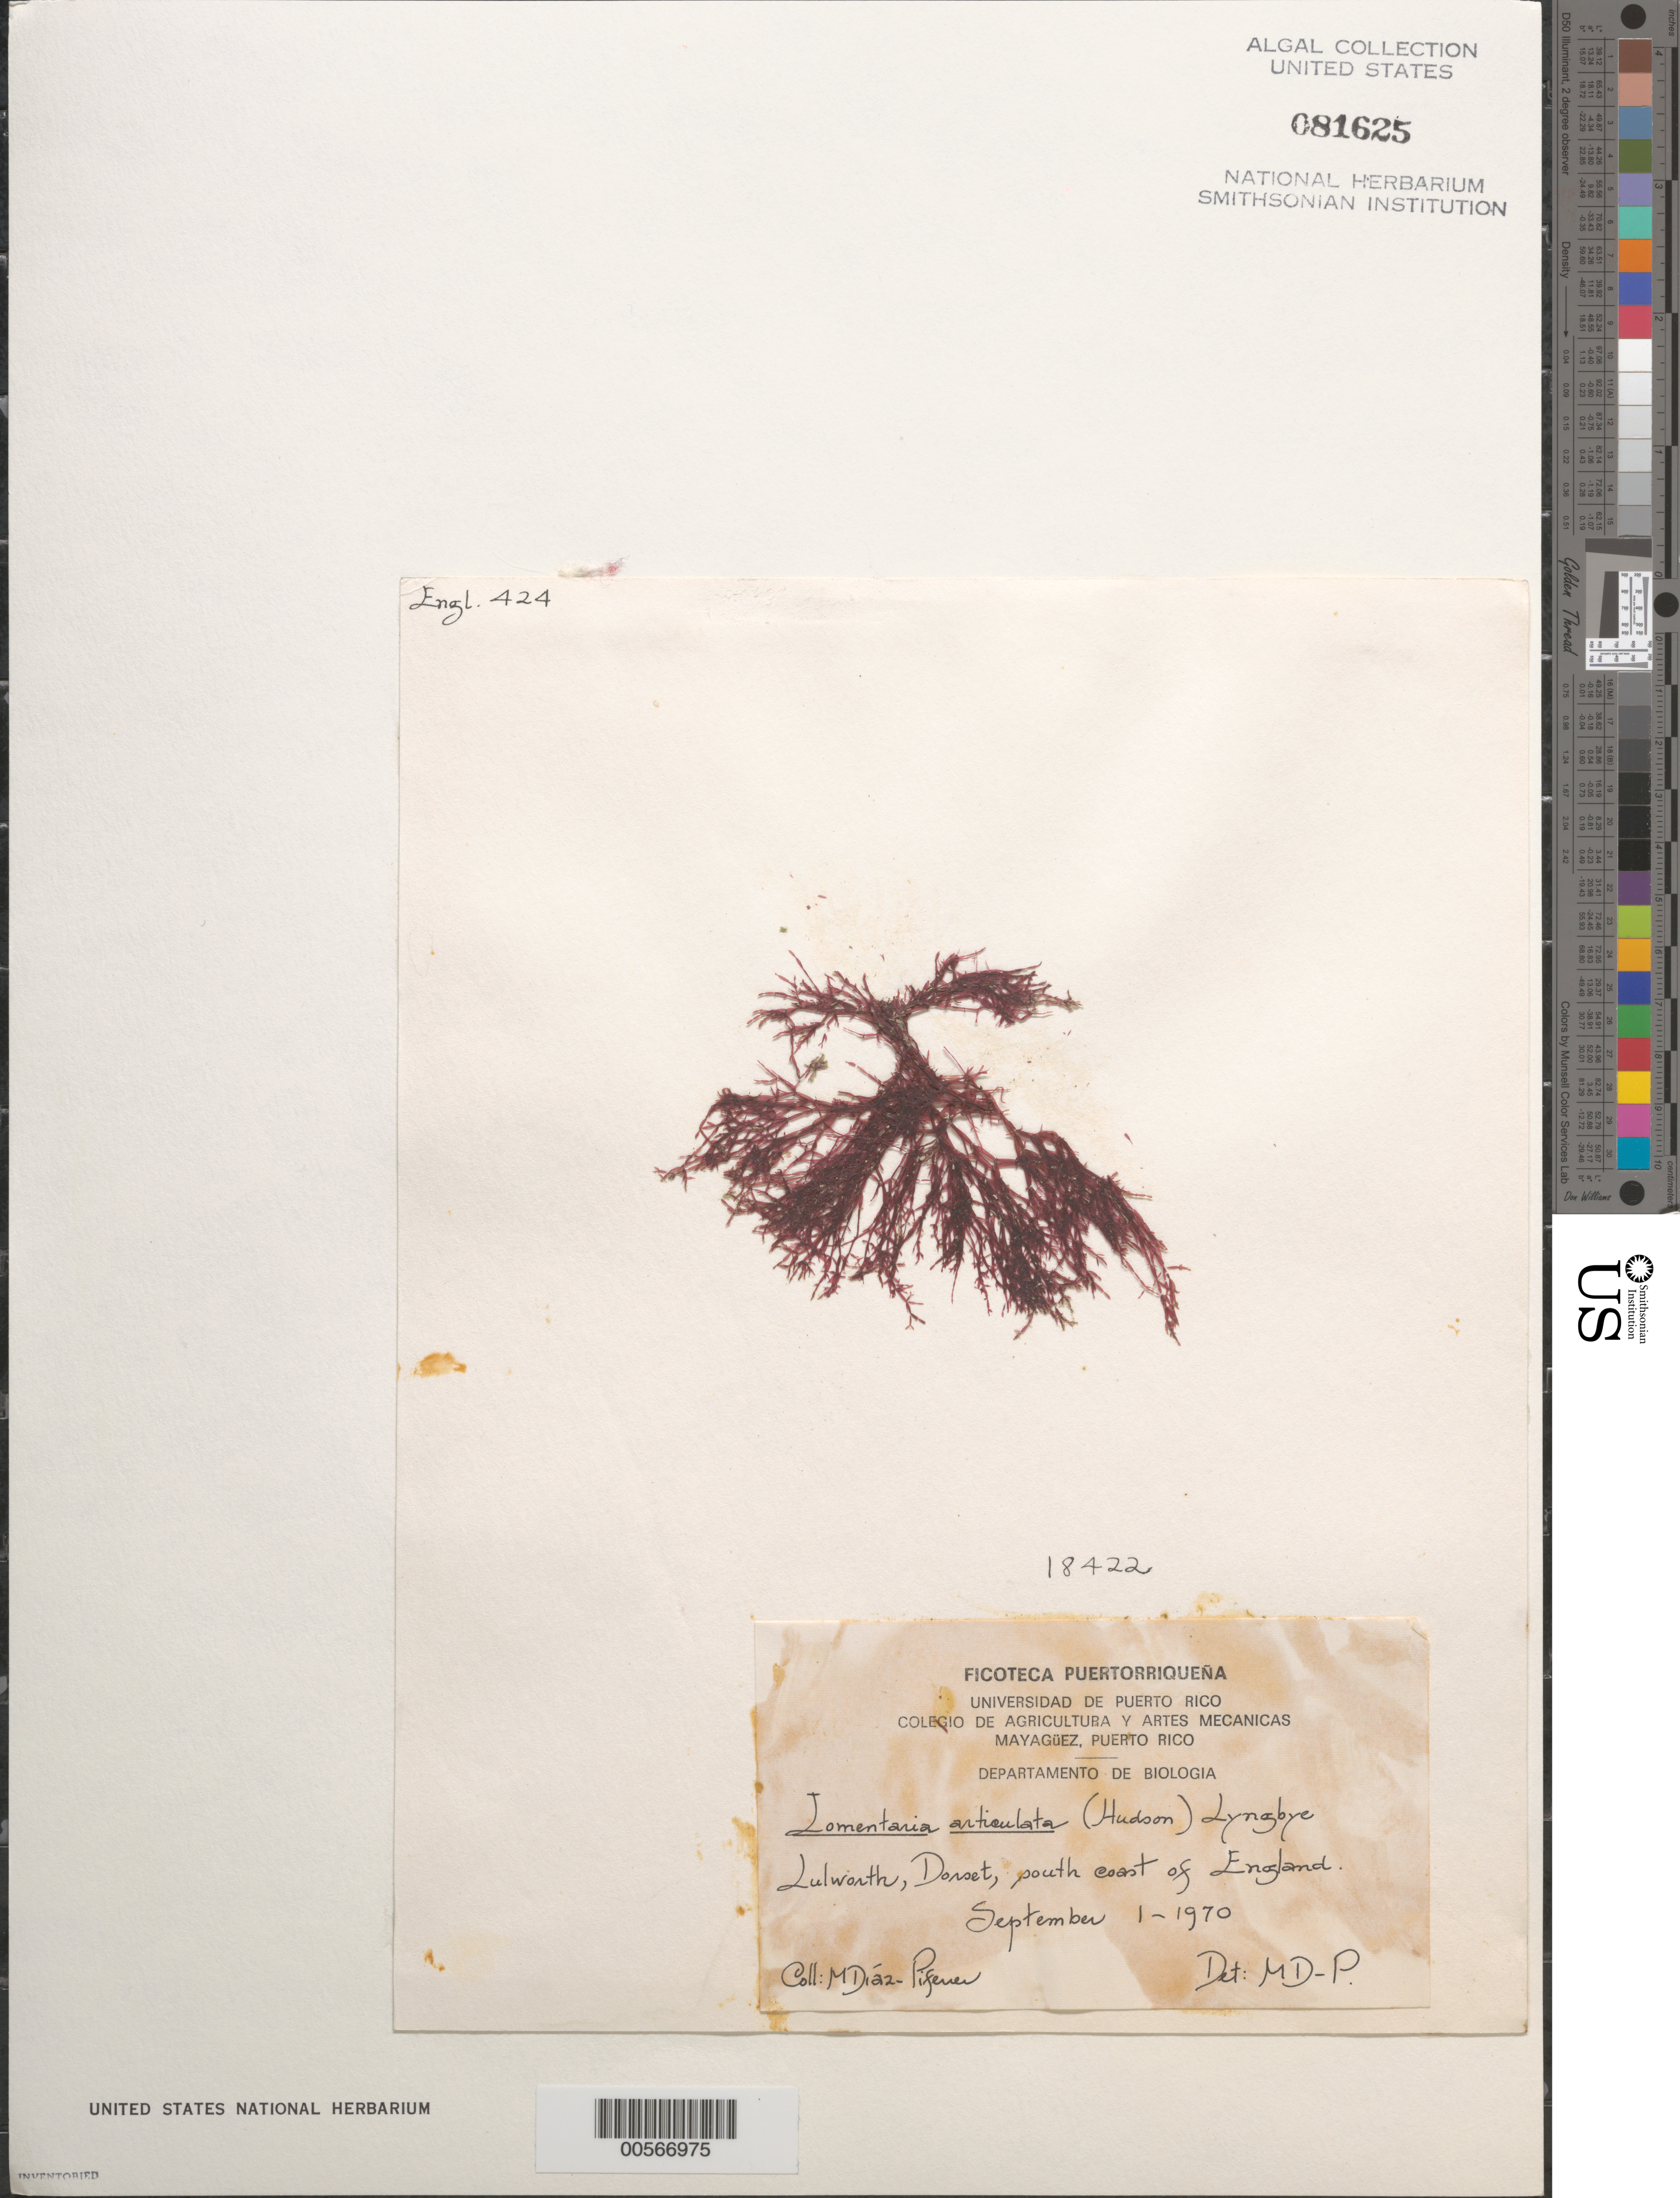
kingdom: Plantae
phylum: Rhodophyta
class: Florideophyceae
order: Rhodymeniales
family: Lomentariaceae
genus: Lomentaria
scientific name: Lomentaria articulata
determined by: Diaz-Piferrer, M.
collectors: M. Diaz-Piferrer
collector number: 18422 & ENGL. 424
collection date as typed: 01 Sep 1970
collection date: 1970-09-01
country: United Kingdom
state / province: England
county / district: Dorset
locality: Lulworth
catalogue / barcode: US 81625